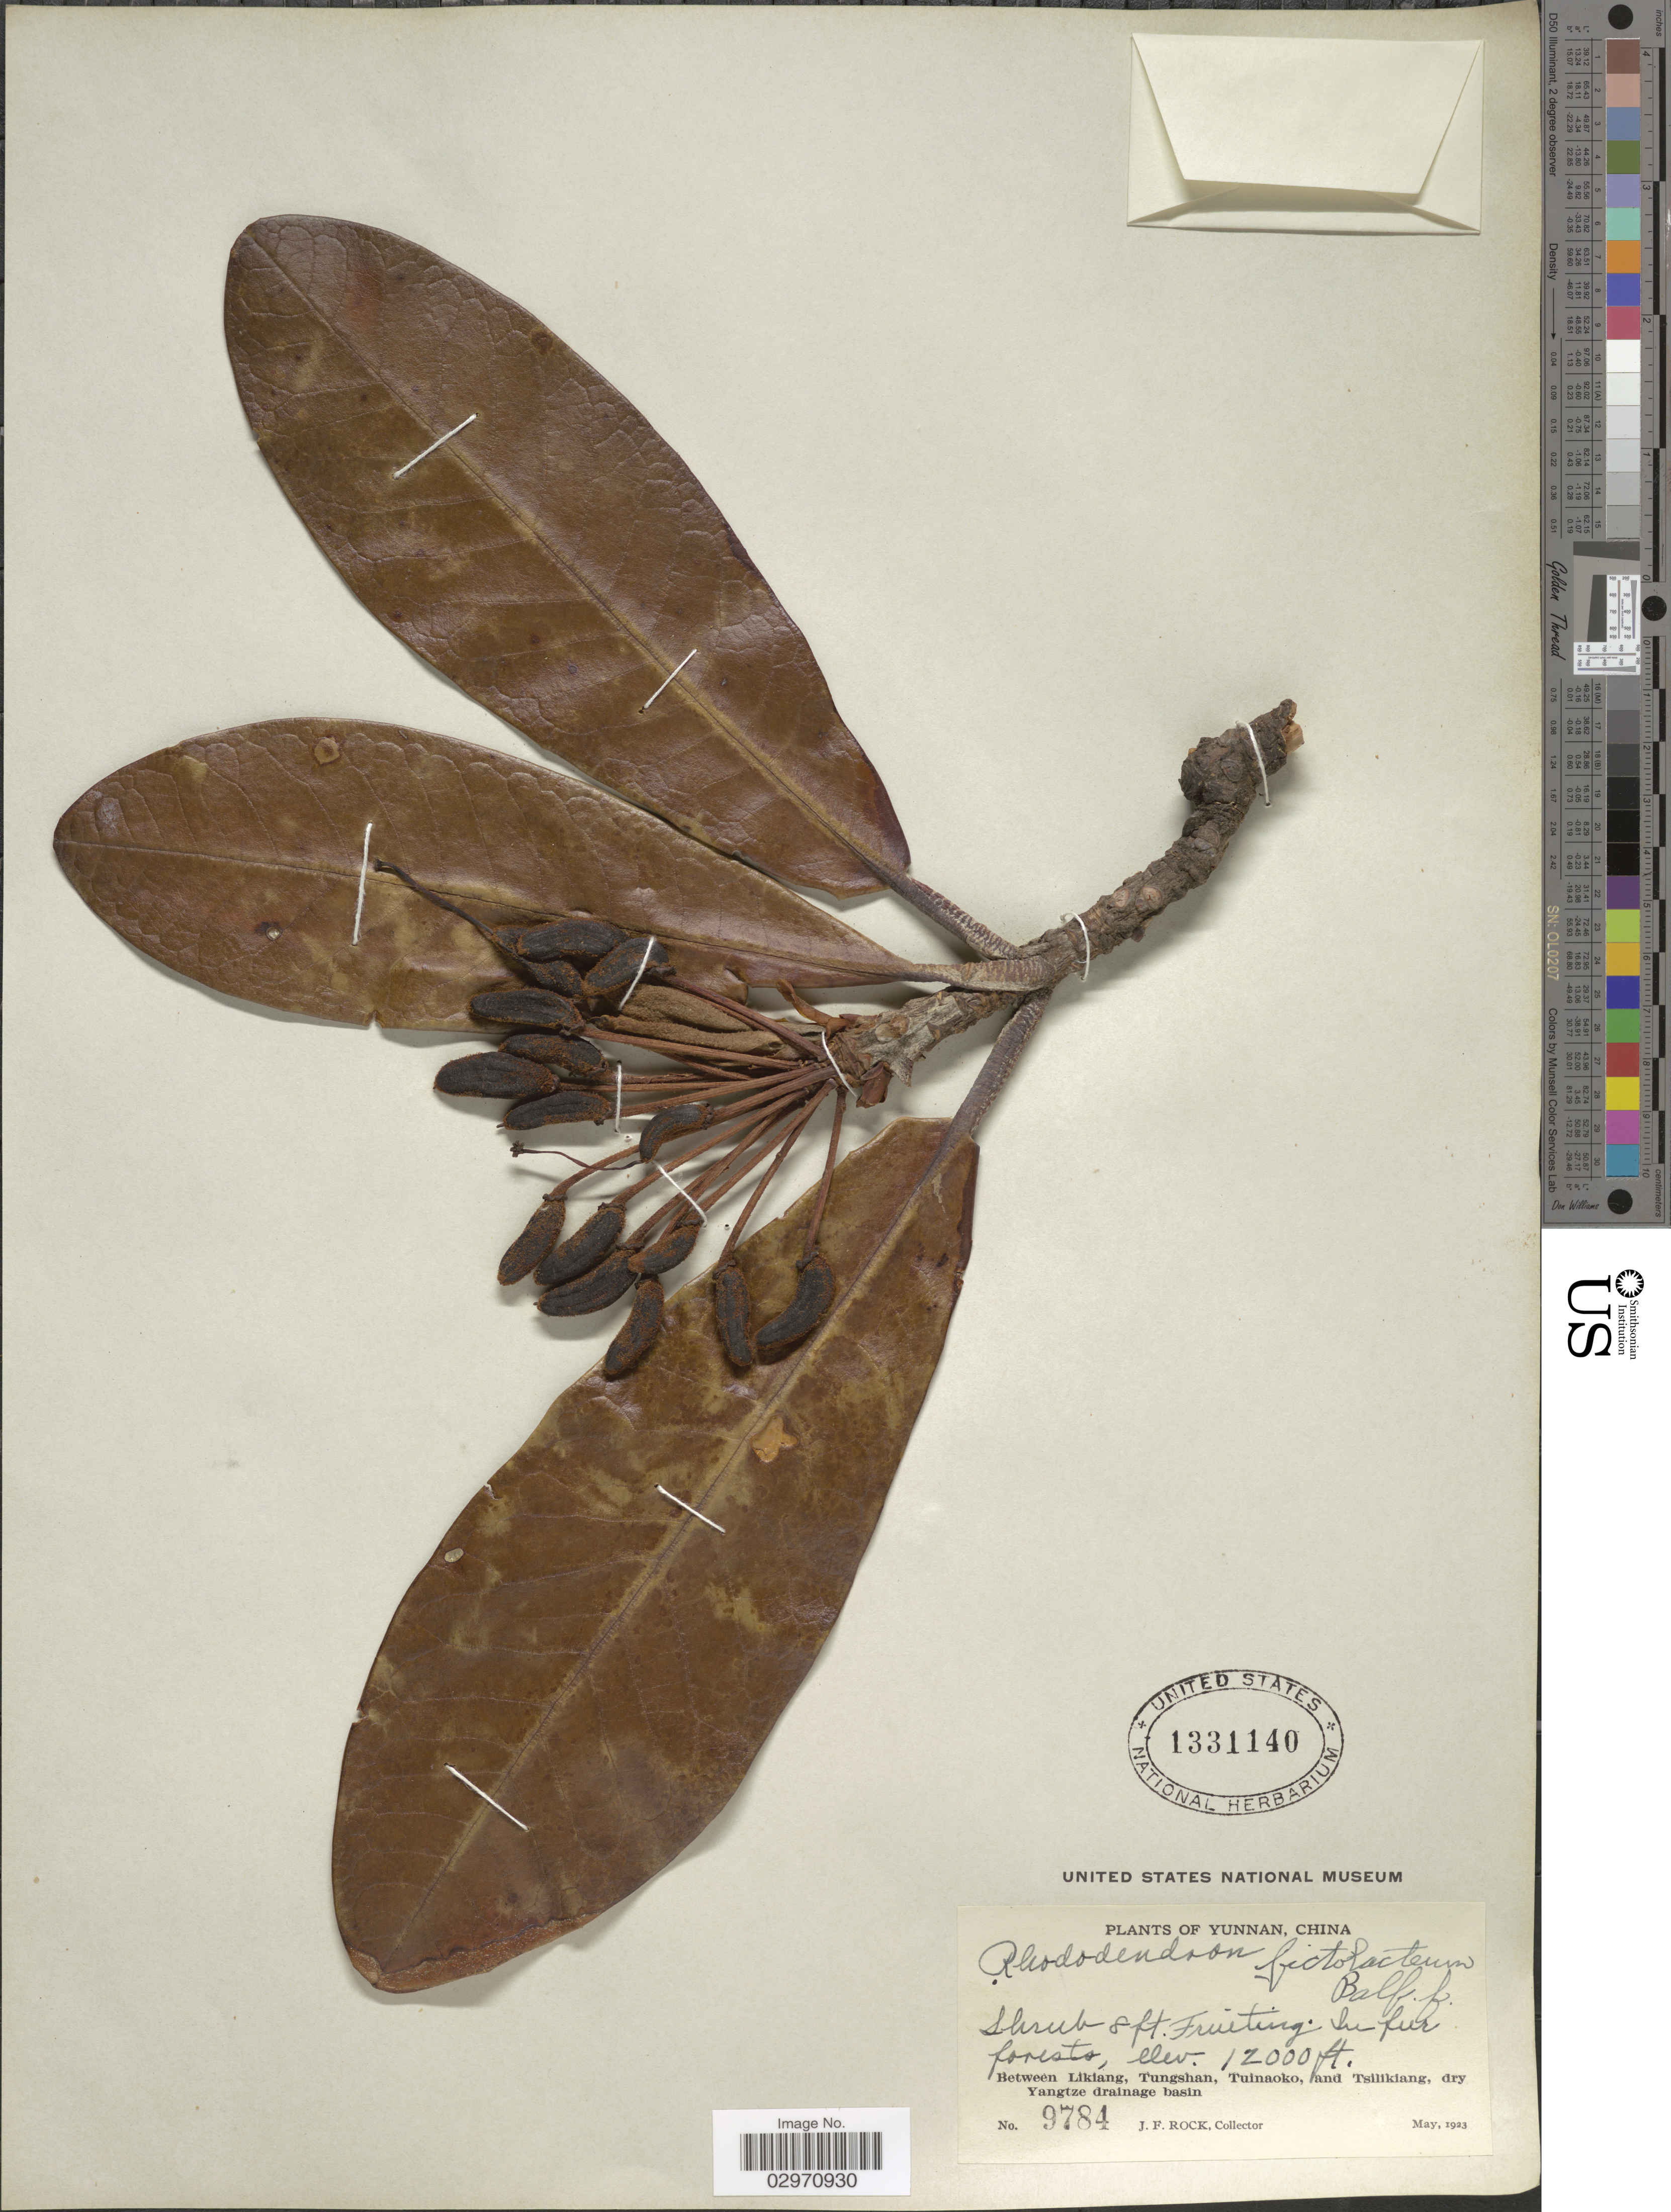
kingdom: Plantae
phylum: Tracheophyta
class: Magnoliopsida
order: Ericales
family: Ericaceae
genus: Rhododendron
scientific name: Rhododendron fictolacteum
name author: Balf. f.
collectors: J. Rock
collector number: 9784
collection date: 1923-05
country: China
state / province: Yunnan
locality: Between Likiang, Tungshan, Tuinaoko, and Tsilikiang, dry Yangtze drainage basin.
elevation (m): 3658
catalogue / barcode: US 1331140